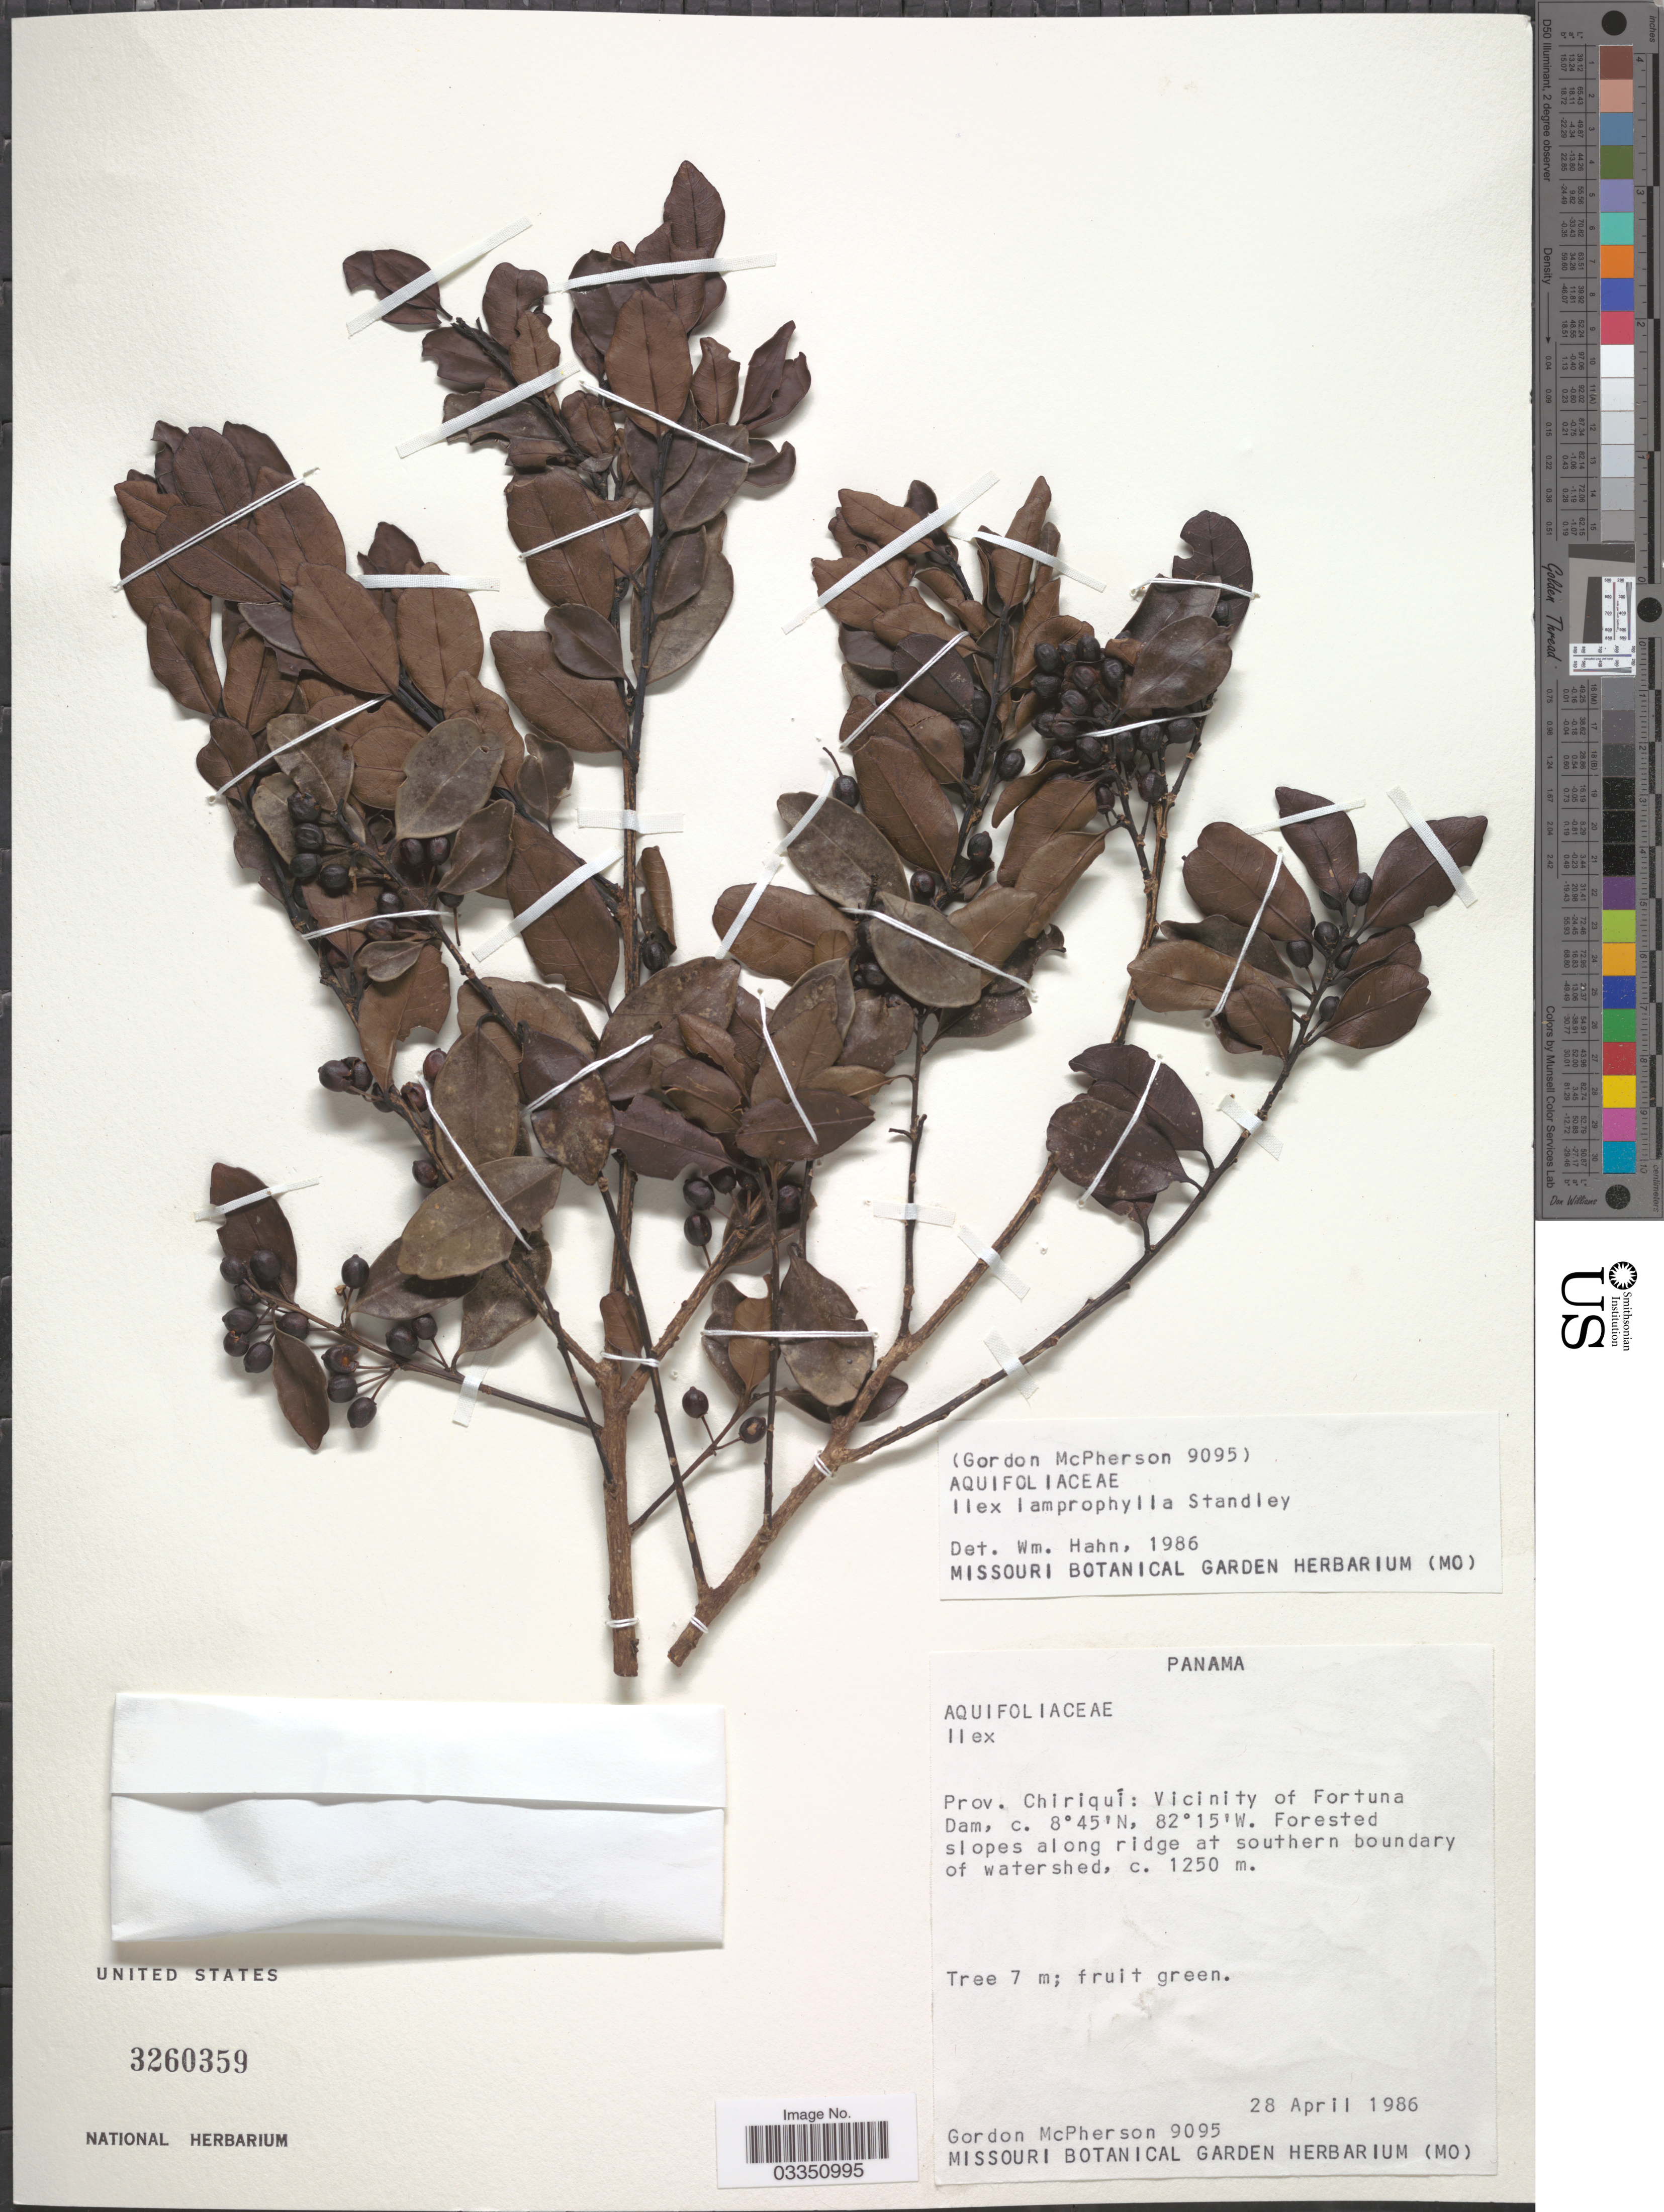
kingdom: Plantae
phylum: Tracheophyta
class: Magnoliopsida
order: Aquifoliales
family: Aquifoliaceae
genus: Ilex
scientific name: Ilex lamprophylla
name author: Standl.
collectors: G. D. McPherson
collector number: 9095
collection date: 1986-04-28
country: Panama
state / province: Chiriqui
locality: Vicinity of Fortuna Dam, Forested slopes along ridge at southern boundary of watershed.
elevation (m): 1250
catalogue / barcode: US 3260359